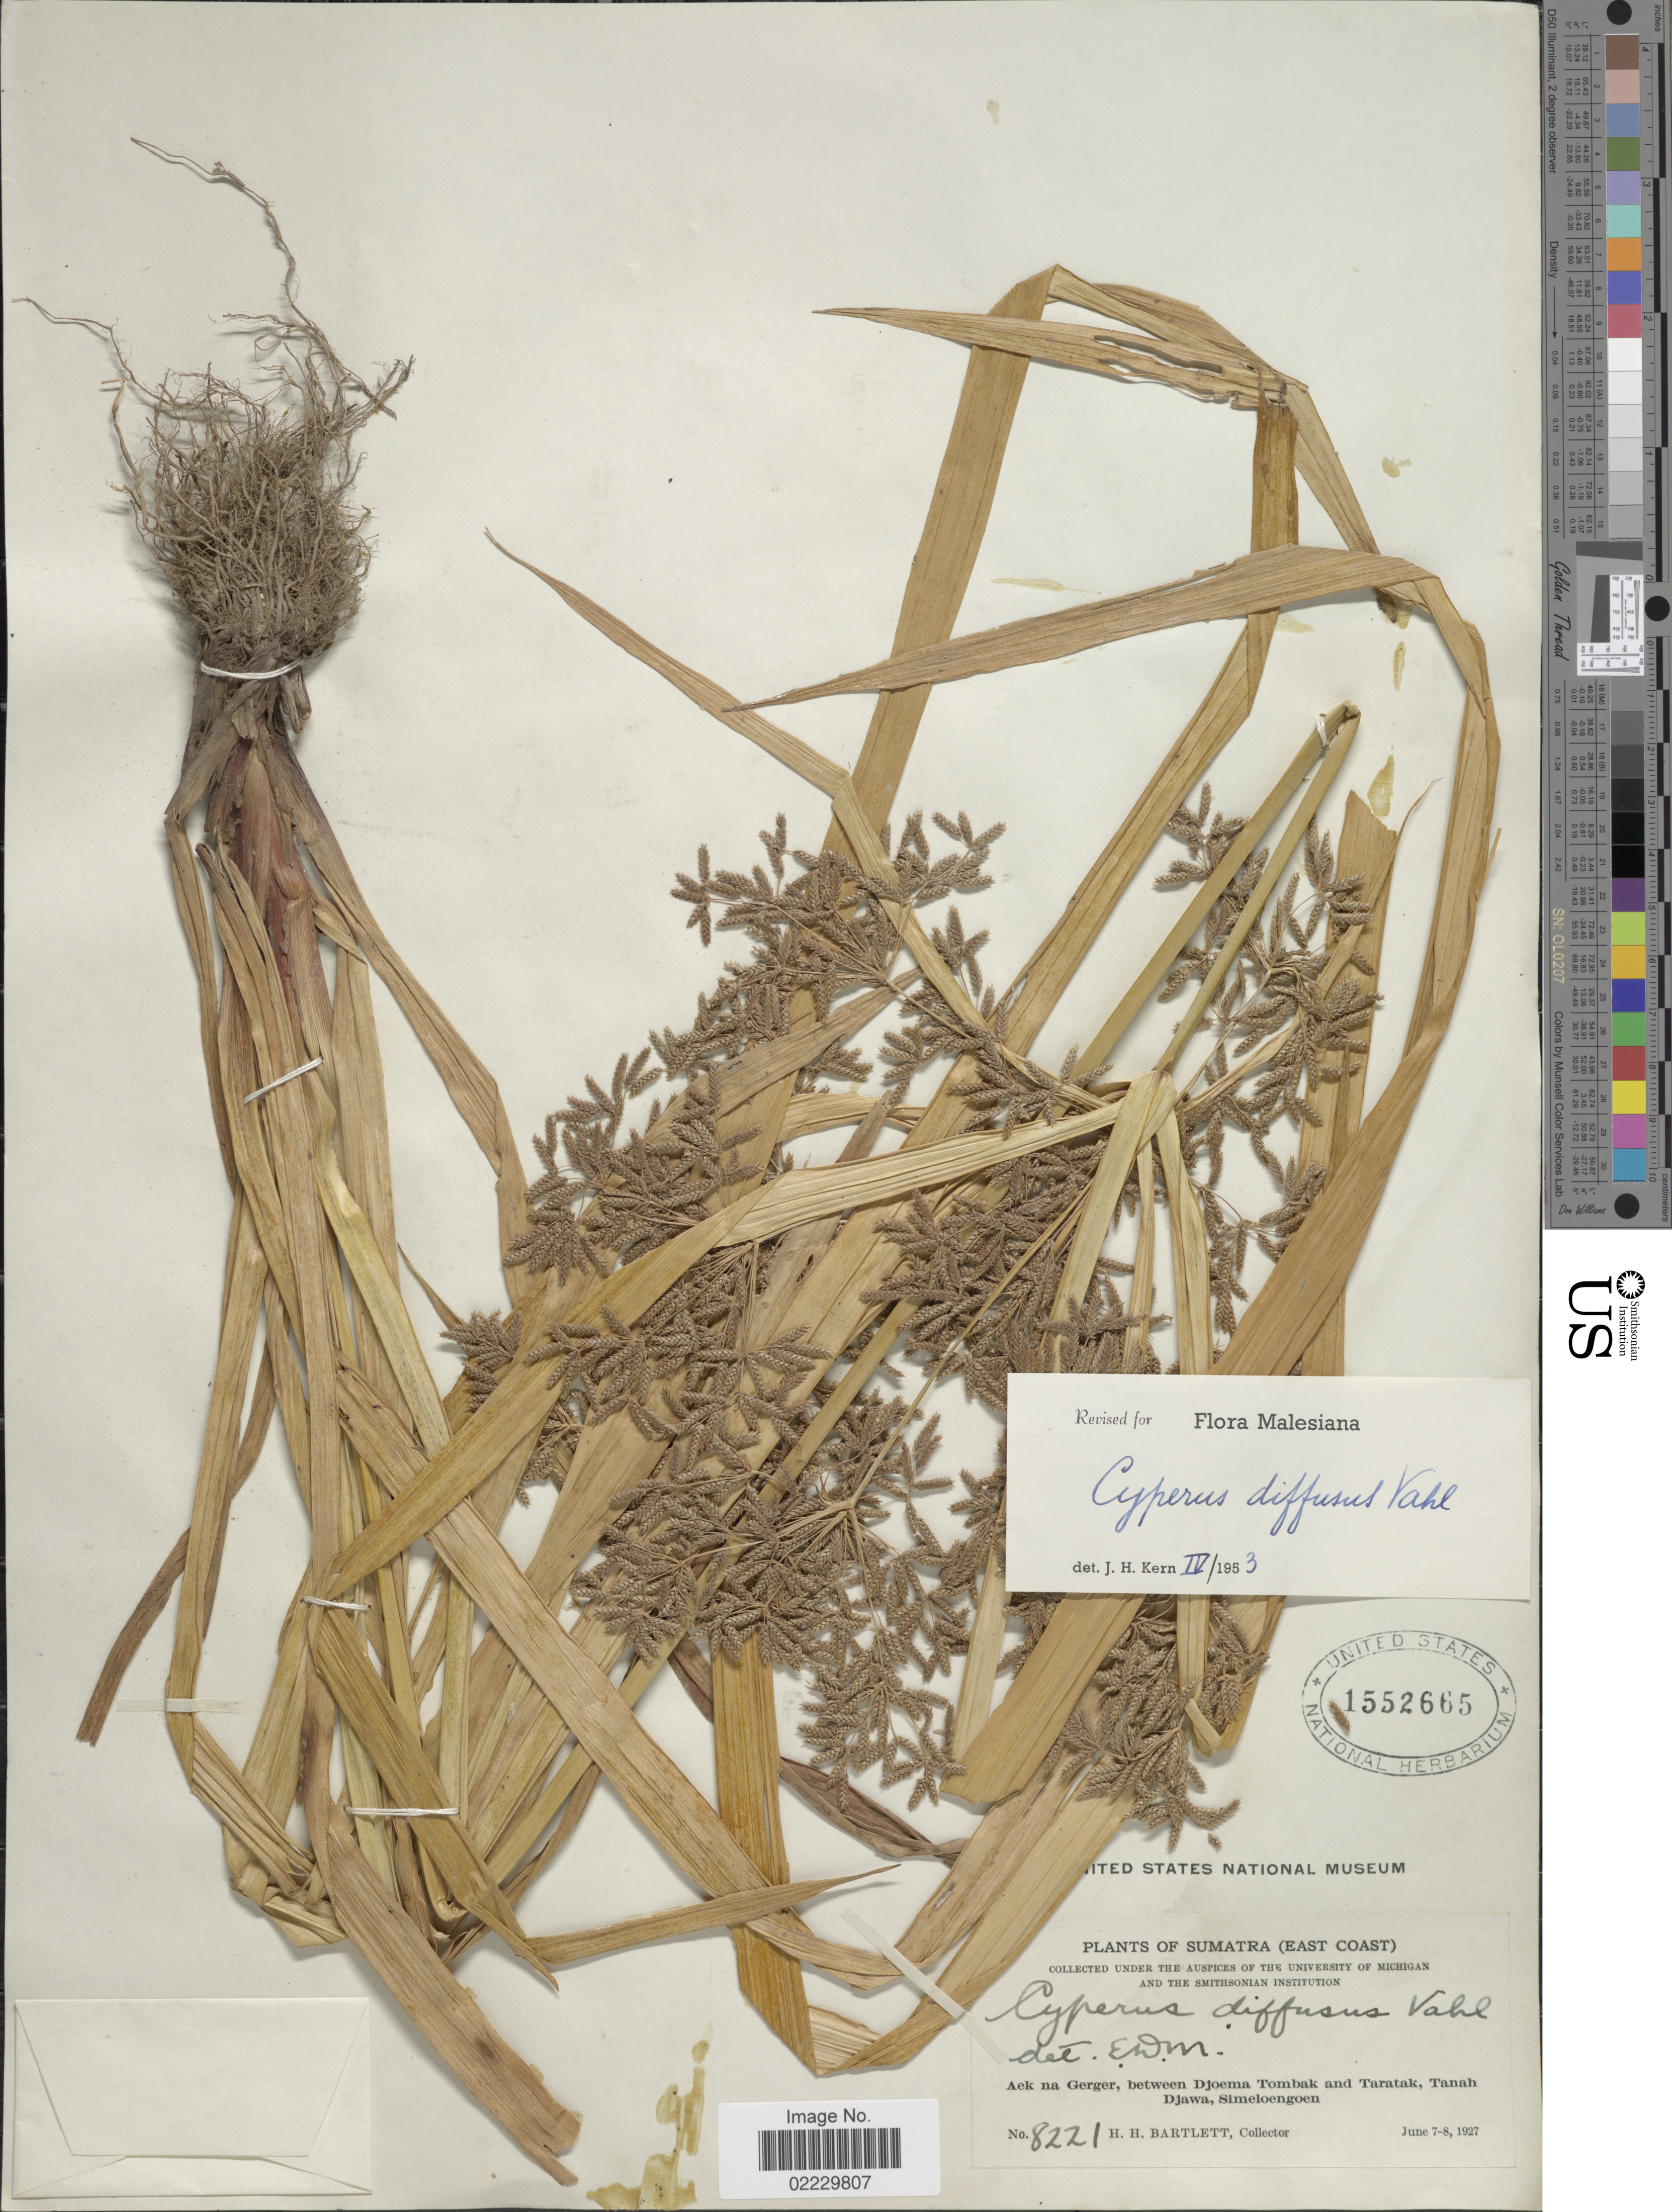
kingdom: Plantae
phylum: Tracheophyta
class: Liliopsida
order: Poales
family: Cyperaceae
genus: Cyperus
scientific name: Cyperus diffusus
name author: Vahl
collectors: H. H. Bartlett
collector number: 8221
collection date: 1927-06-07/1927-06-08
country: Indonesia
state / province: Sumatra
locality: East Coast. Aek na Gerger, between Djoema Tombak and Taratak, Tanah Djawa, Simeloengoen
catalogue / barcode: US 1552665